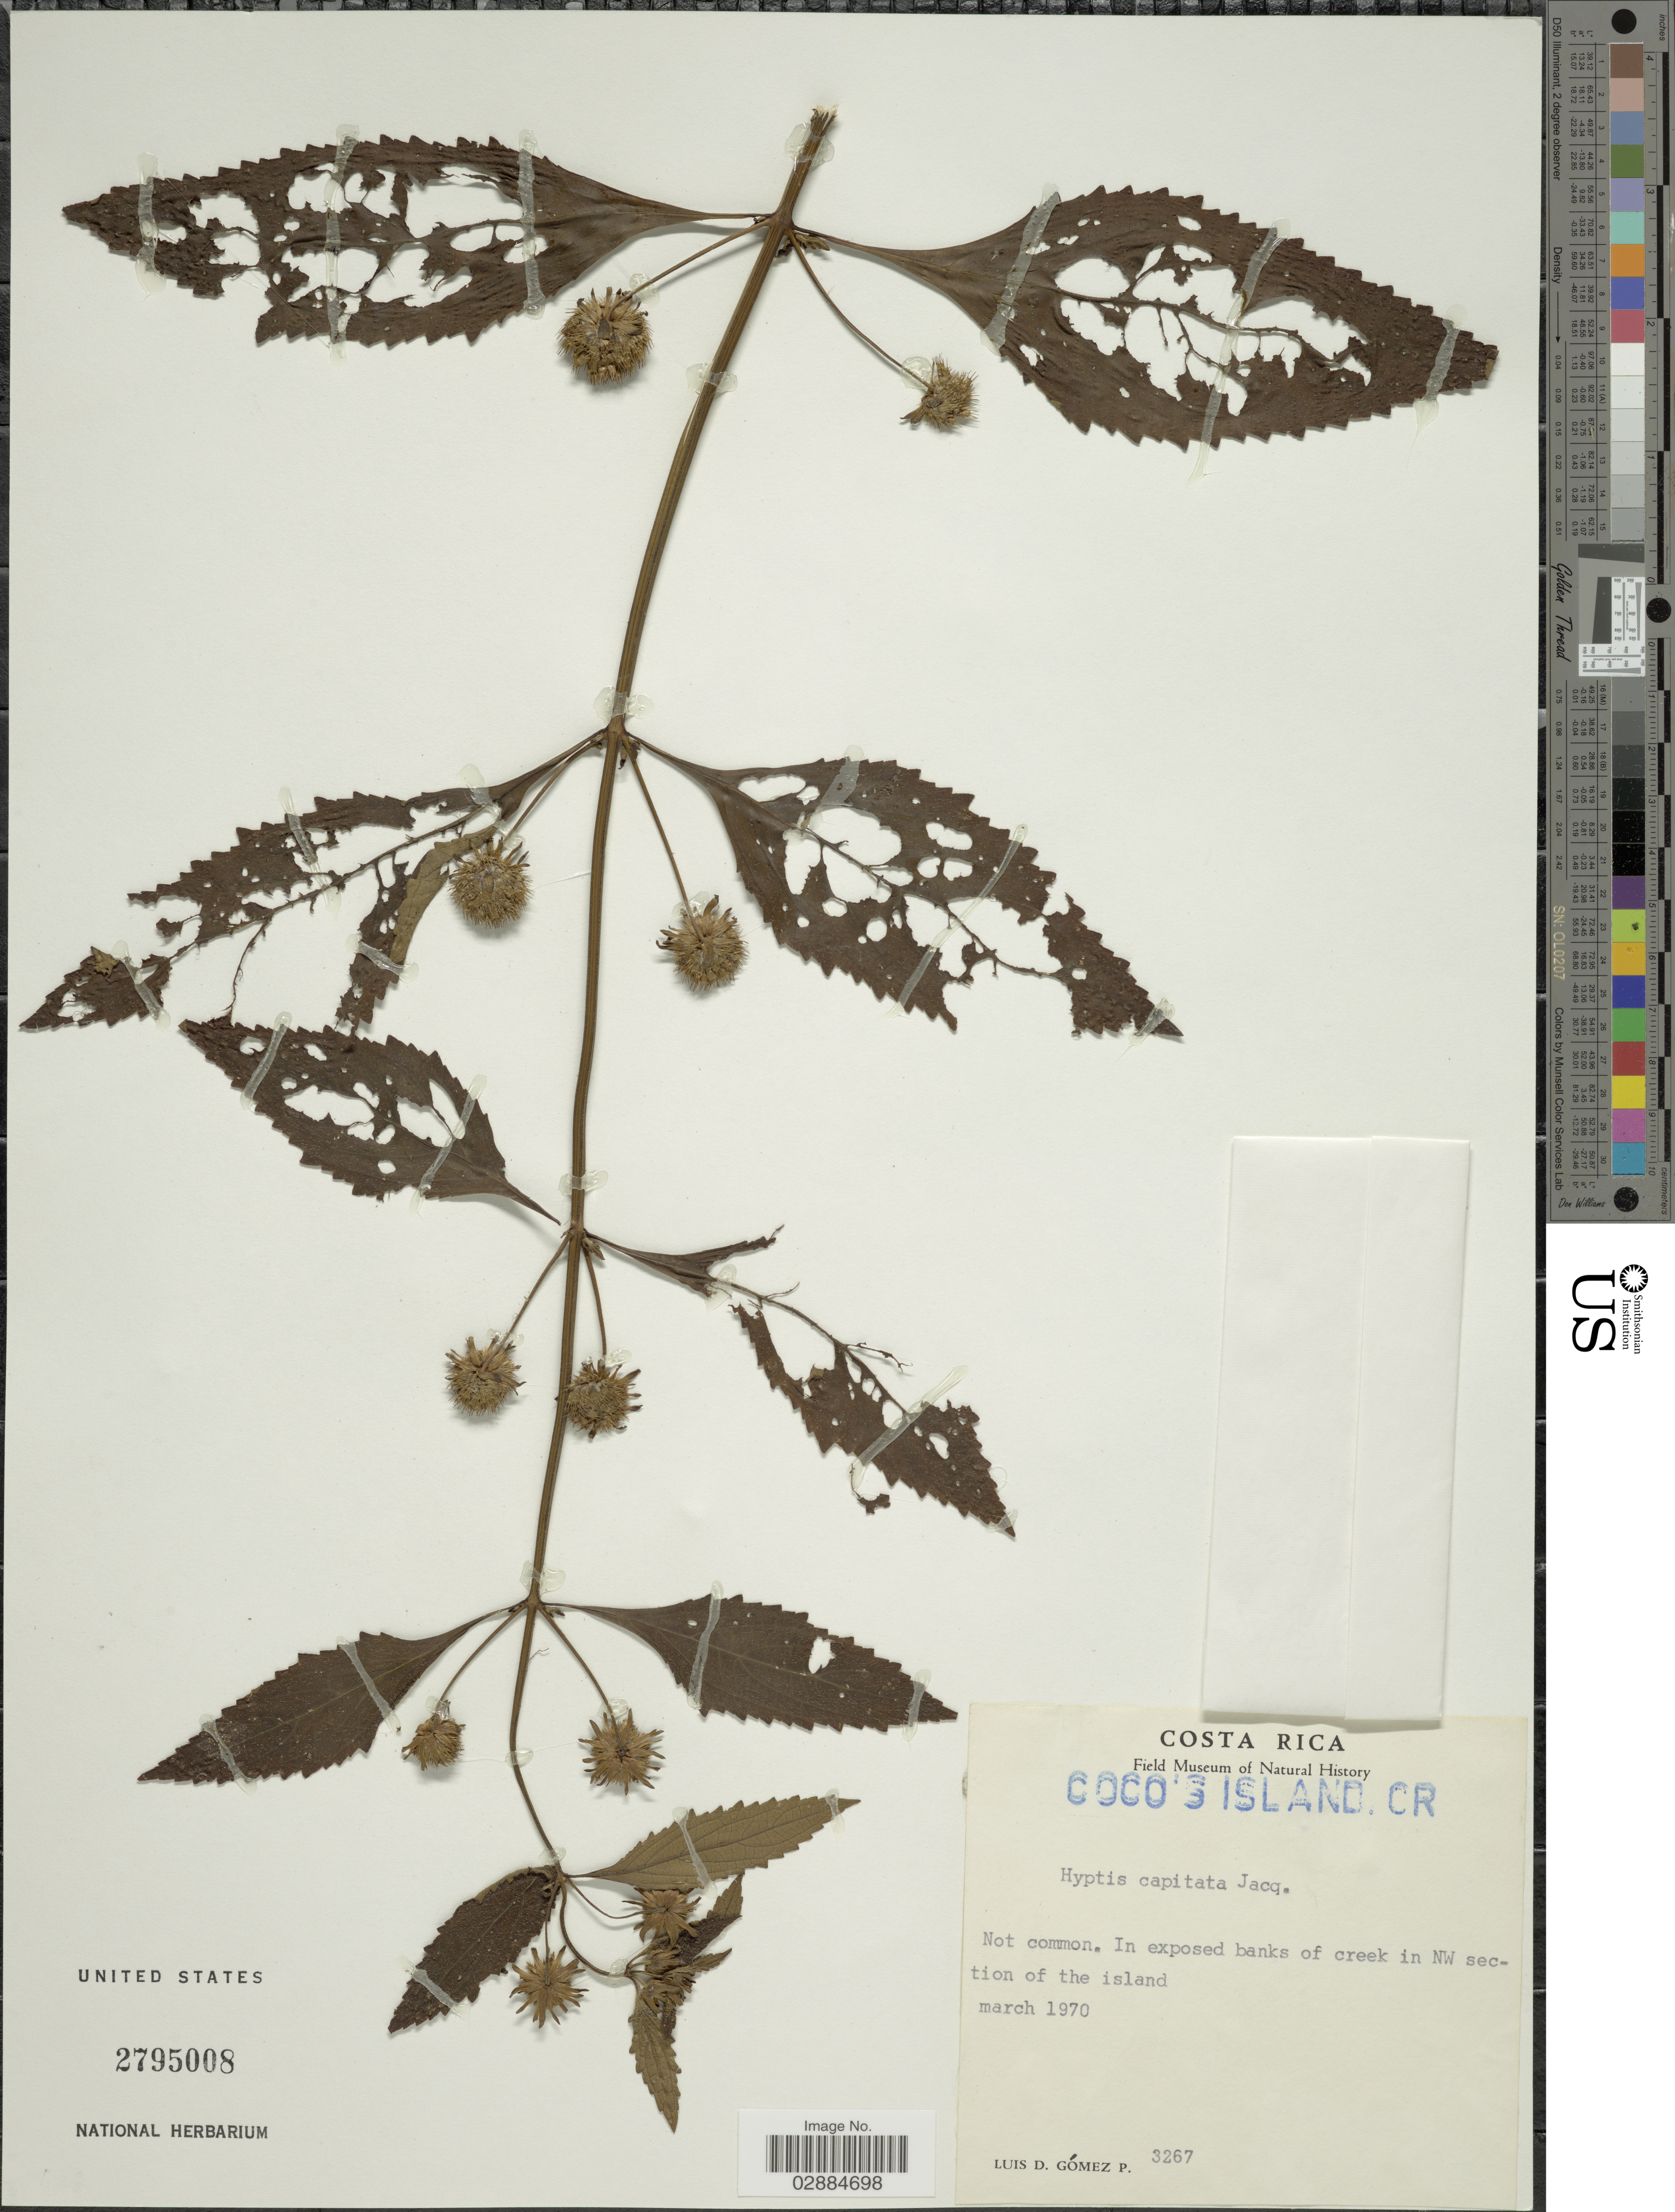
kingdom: Plantae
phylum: Tracheophyta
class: Magnoliopsida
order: Lamiales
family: Lamiaceae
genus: Hyptis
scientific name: Hyptis capitata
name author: Jacq.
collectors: L. D. Gómez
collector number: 3267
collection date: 1970-03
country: Costa Rica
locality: Coco's Island, In exposed banks of creek in NW section of the island.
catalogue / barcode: US 2795008